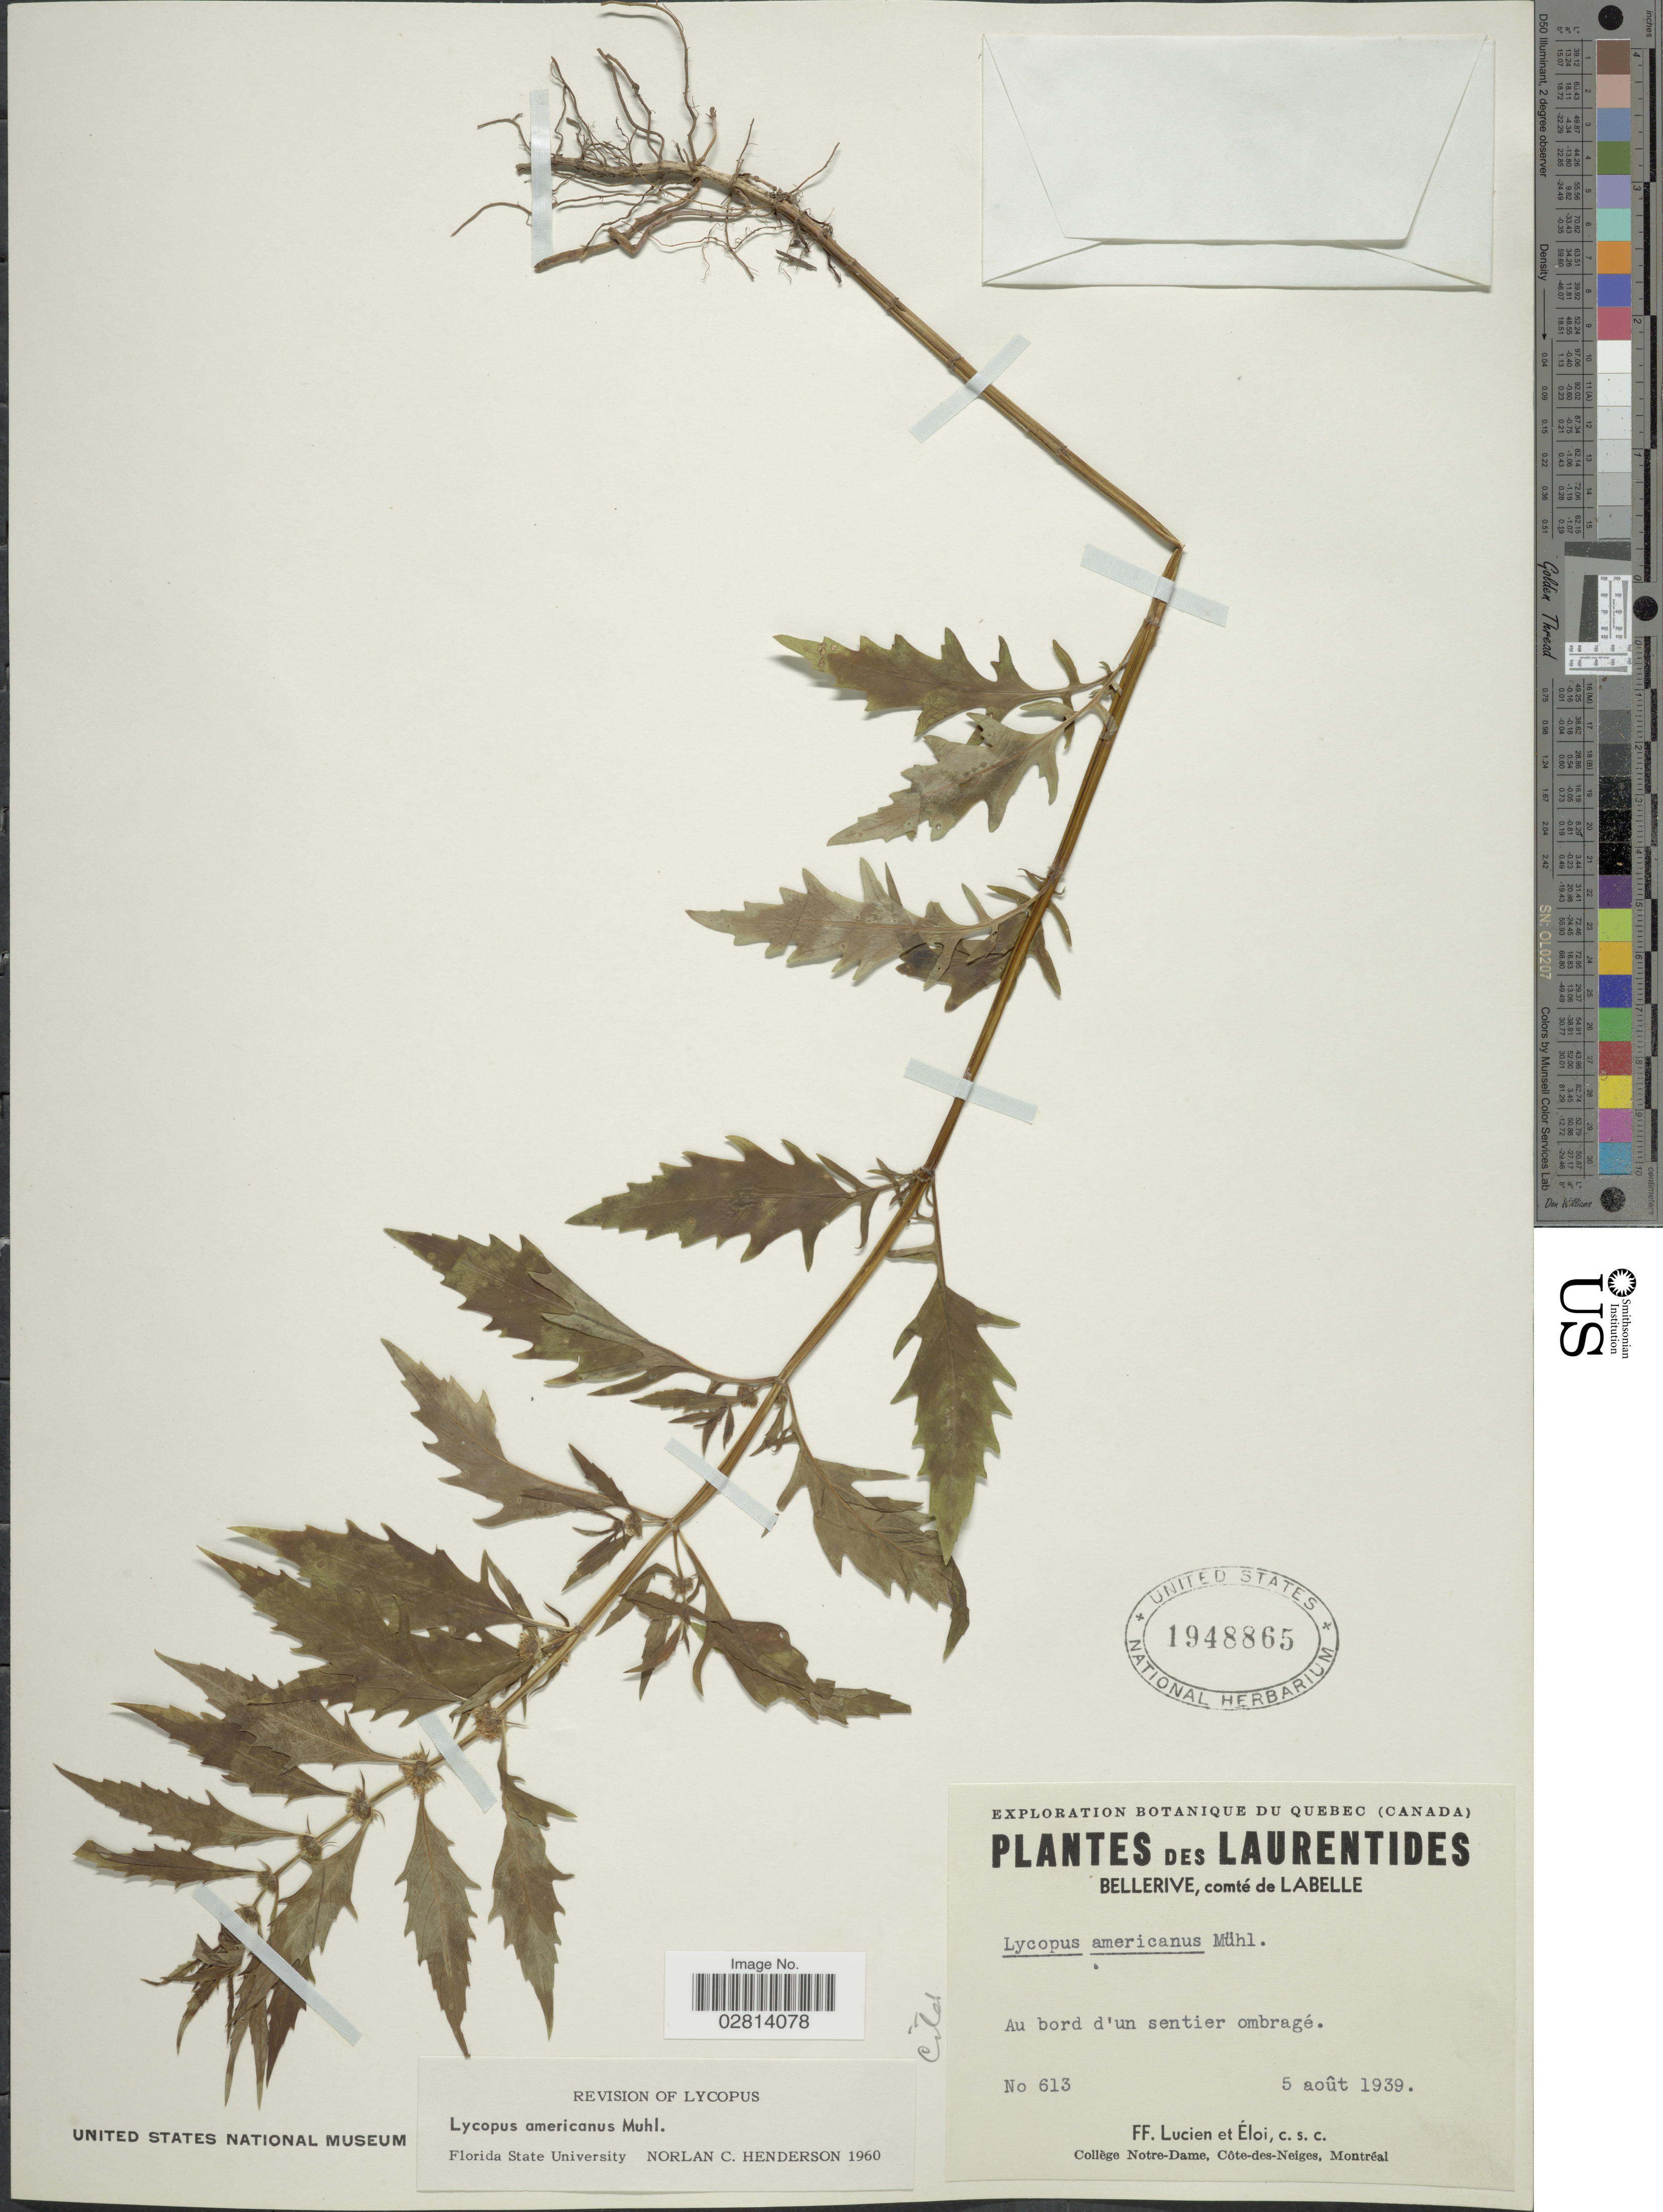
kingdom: Plantae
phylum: Tracheophyta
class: Magnoliopsida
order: Lamiales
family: Lamiaceae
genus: Lycopus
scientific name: Lycopus americanus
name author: Muhl. ex W.P.C. Barton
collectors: F. Lucien & Éloi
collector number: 613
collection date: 1939-08-05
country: Canada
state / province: Quebec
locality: Laurentides, Bellerive, comté de Labelle, Au bord d'un sentier ombragé.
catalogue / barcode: US 1948865